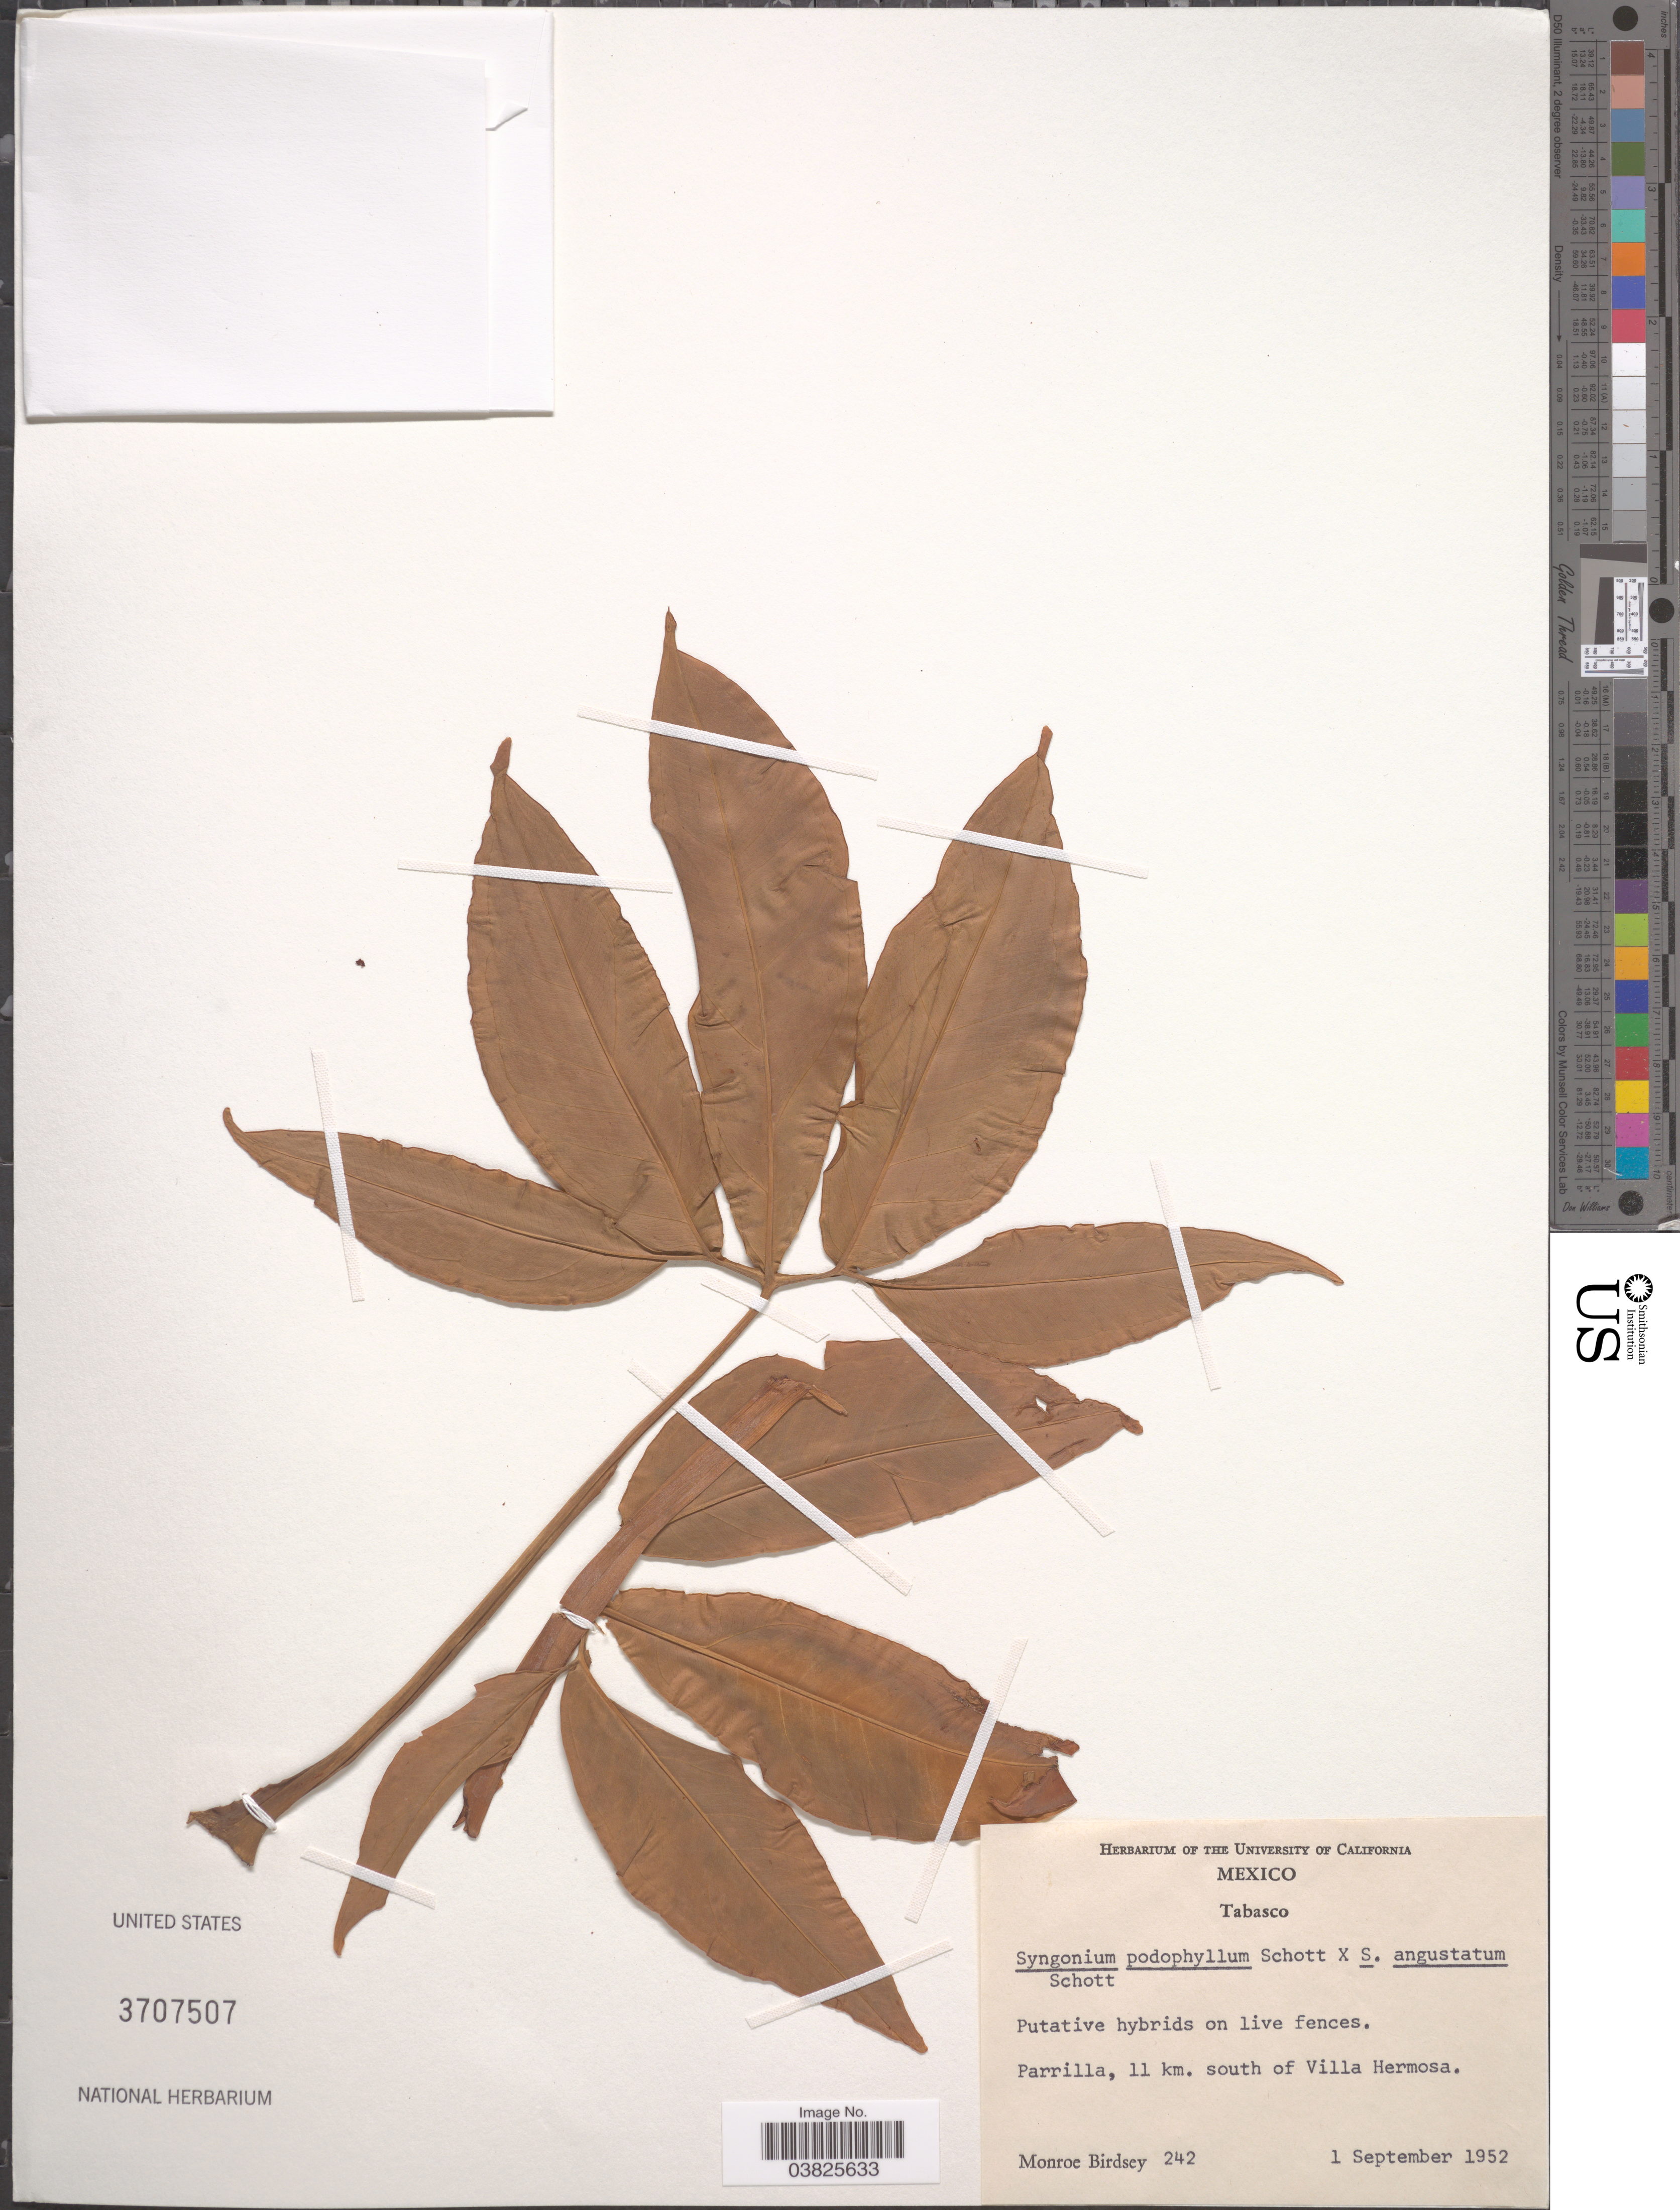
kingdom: Plantae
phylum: Tracheophyta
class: Liliopsida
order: Alismatales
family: Araceae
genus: Syngonium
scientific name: Syngonium podophyllum 'Lemon-Lime'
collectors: M. Birdsey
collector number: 242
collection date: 1952-09-01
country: Mexico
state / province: Tabasco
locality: Parrilla, 11 km. south of Villa Hermosa.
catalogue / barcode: US 3707507